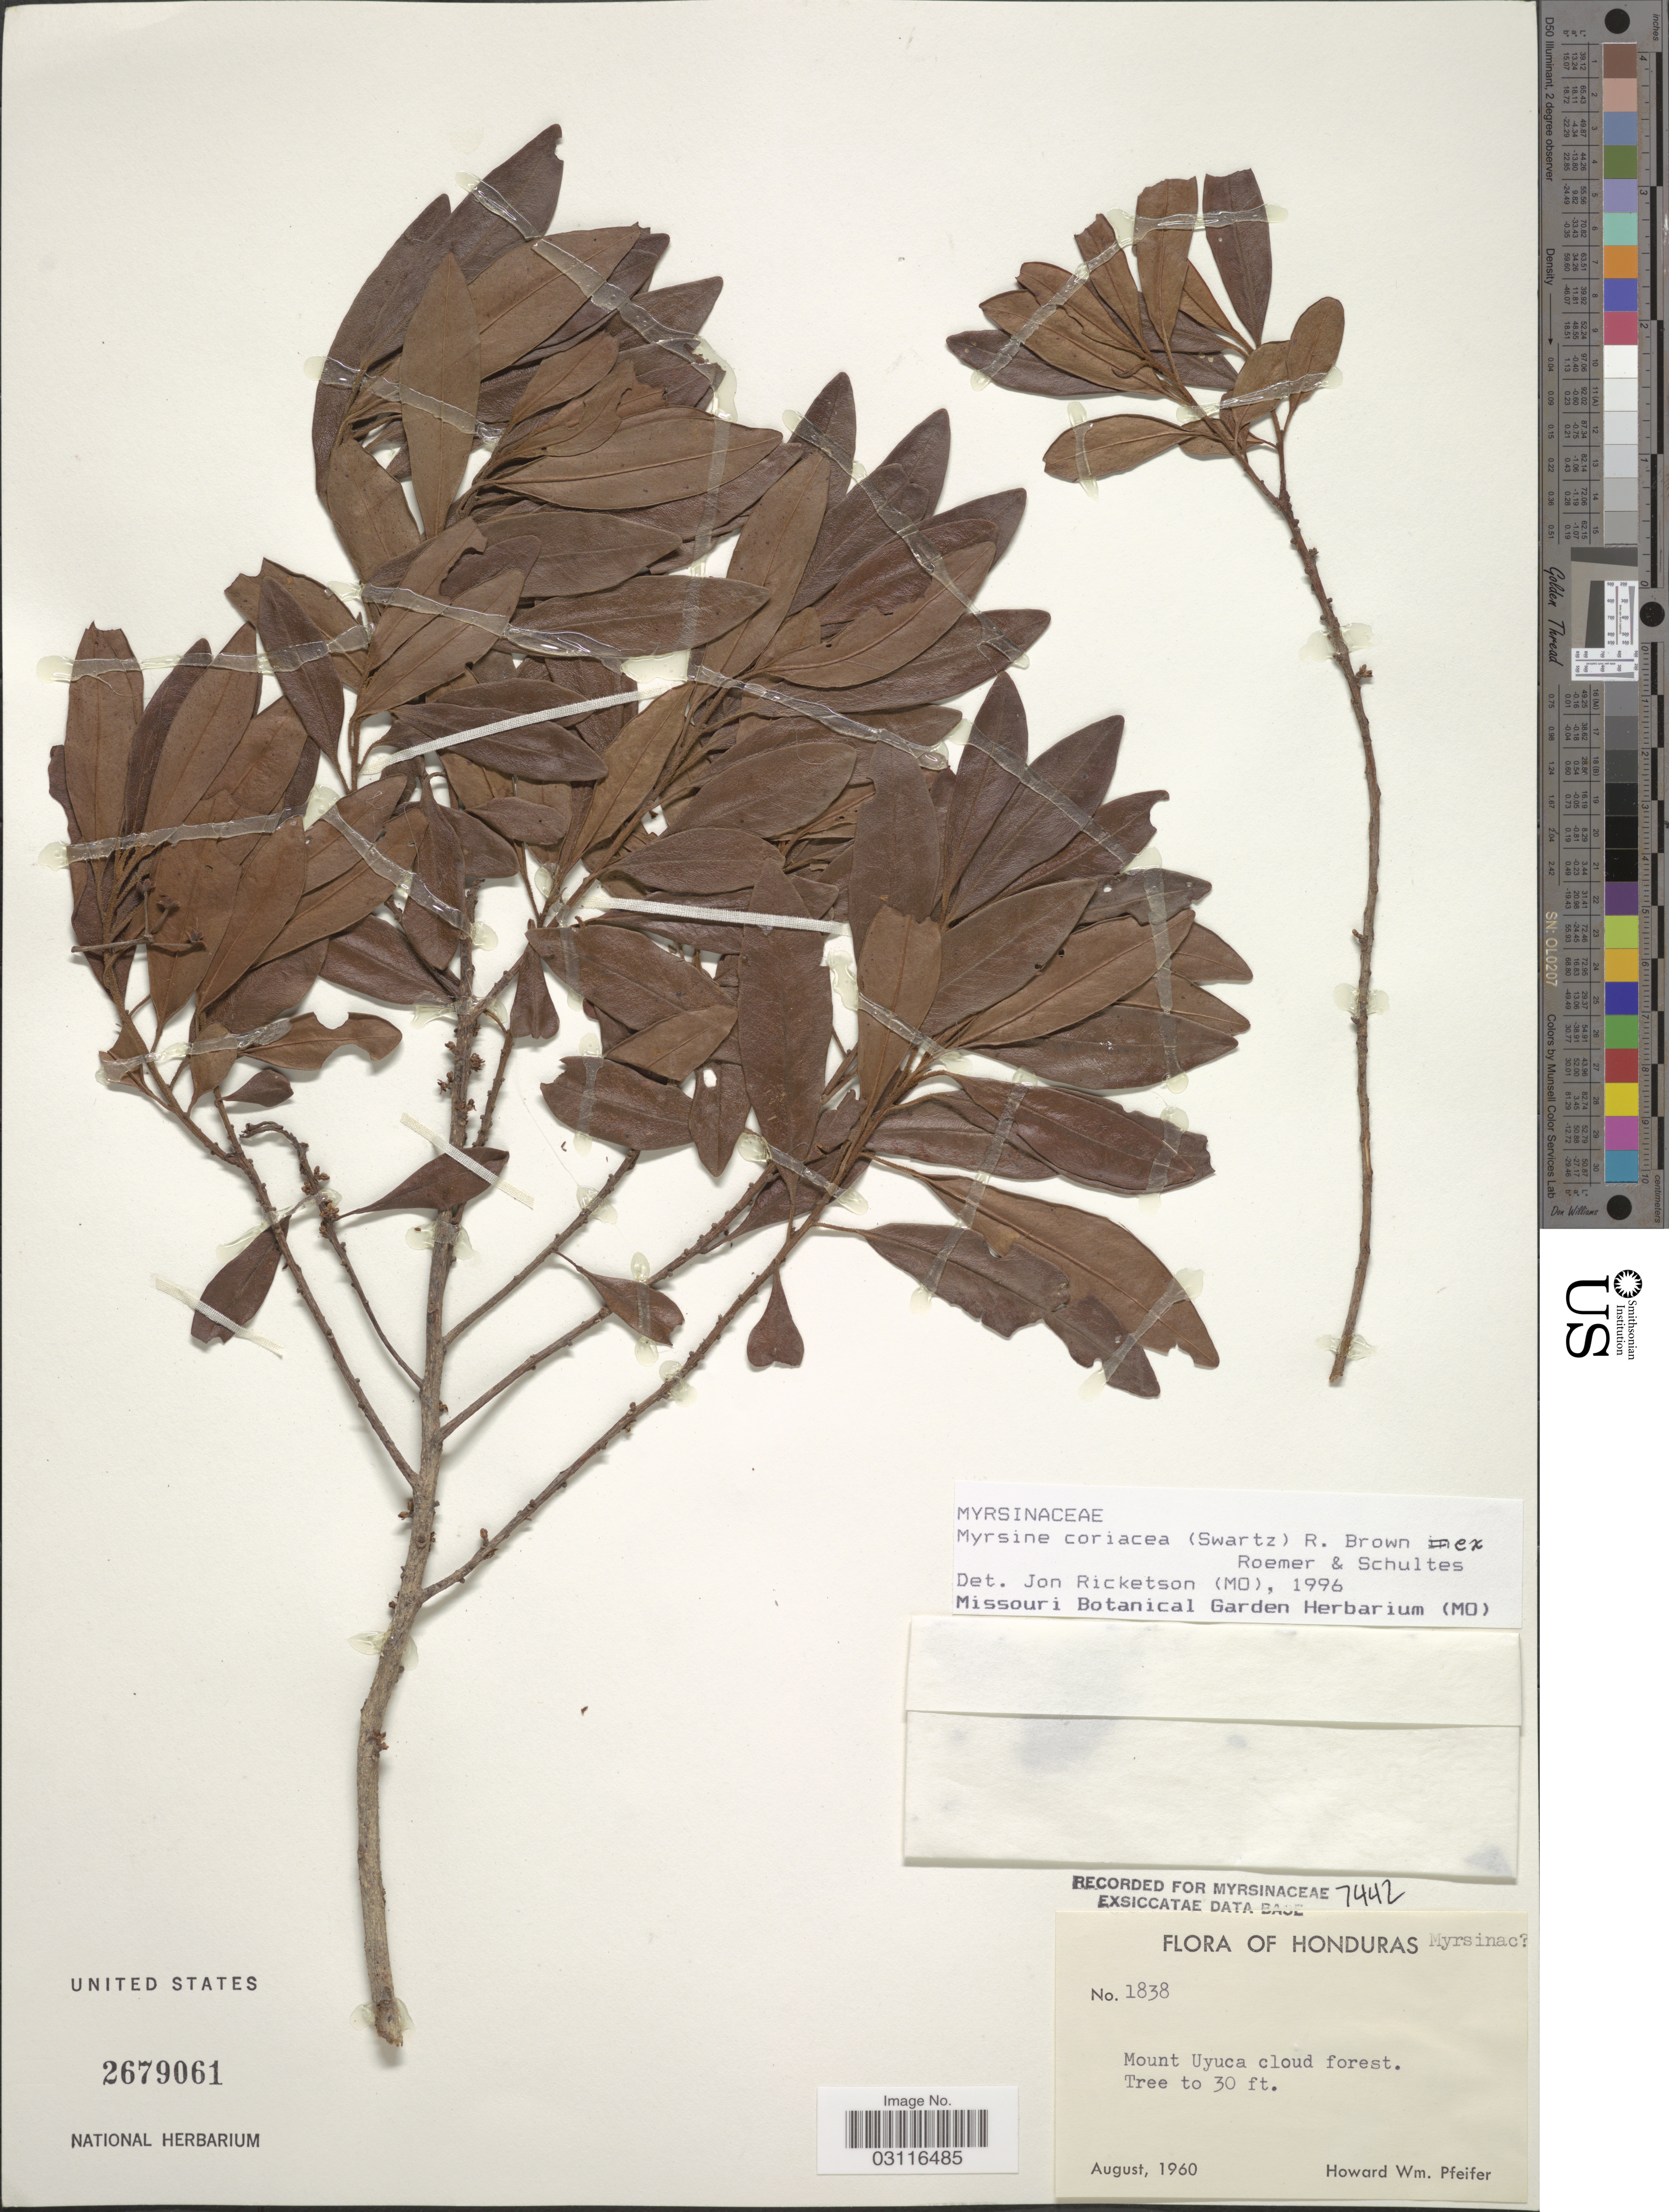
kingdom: Plantae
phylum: Tracheophyta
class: Magnoliopsida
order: Ericales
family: Primulaceae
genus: Myrsine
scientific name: Myrsine coriacea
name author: (Sw.) R. Br. ex Roem. & Schult.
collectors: H. W. Pfeifer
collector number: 1838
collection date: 1960-08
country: Honduras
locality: Mount Uyuca cloud forest.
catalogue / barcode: US 2679061